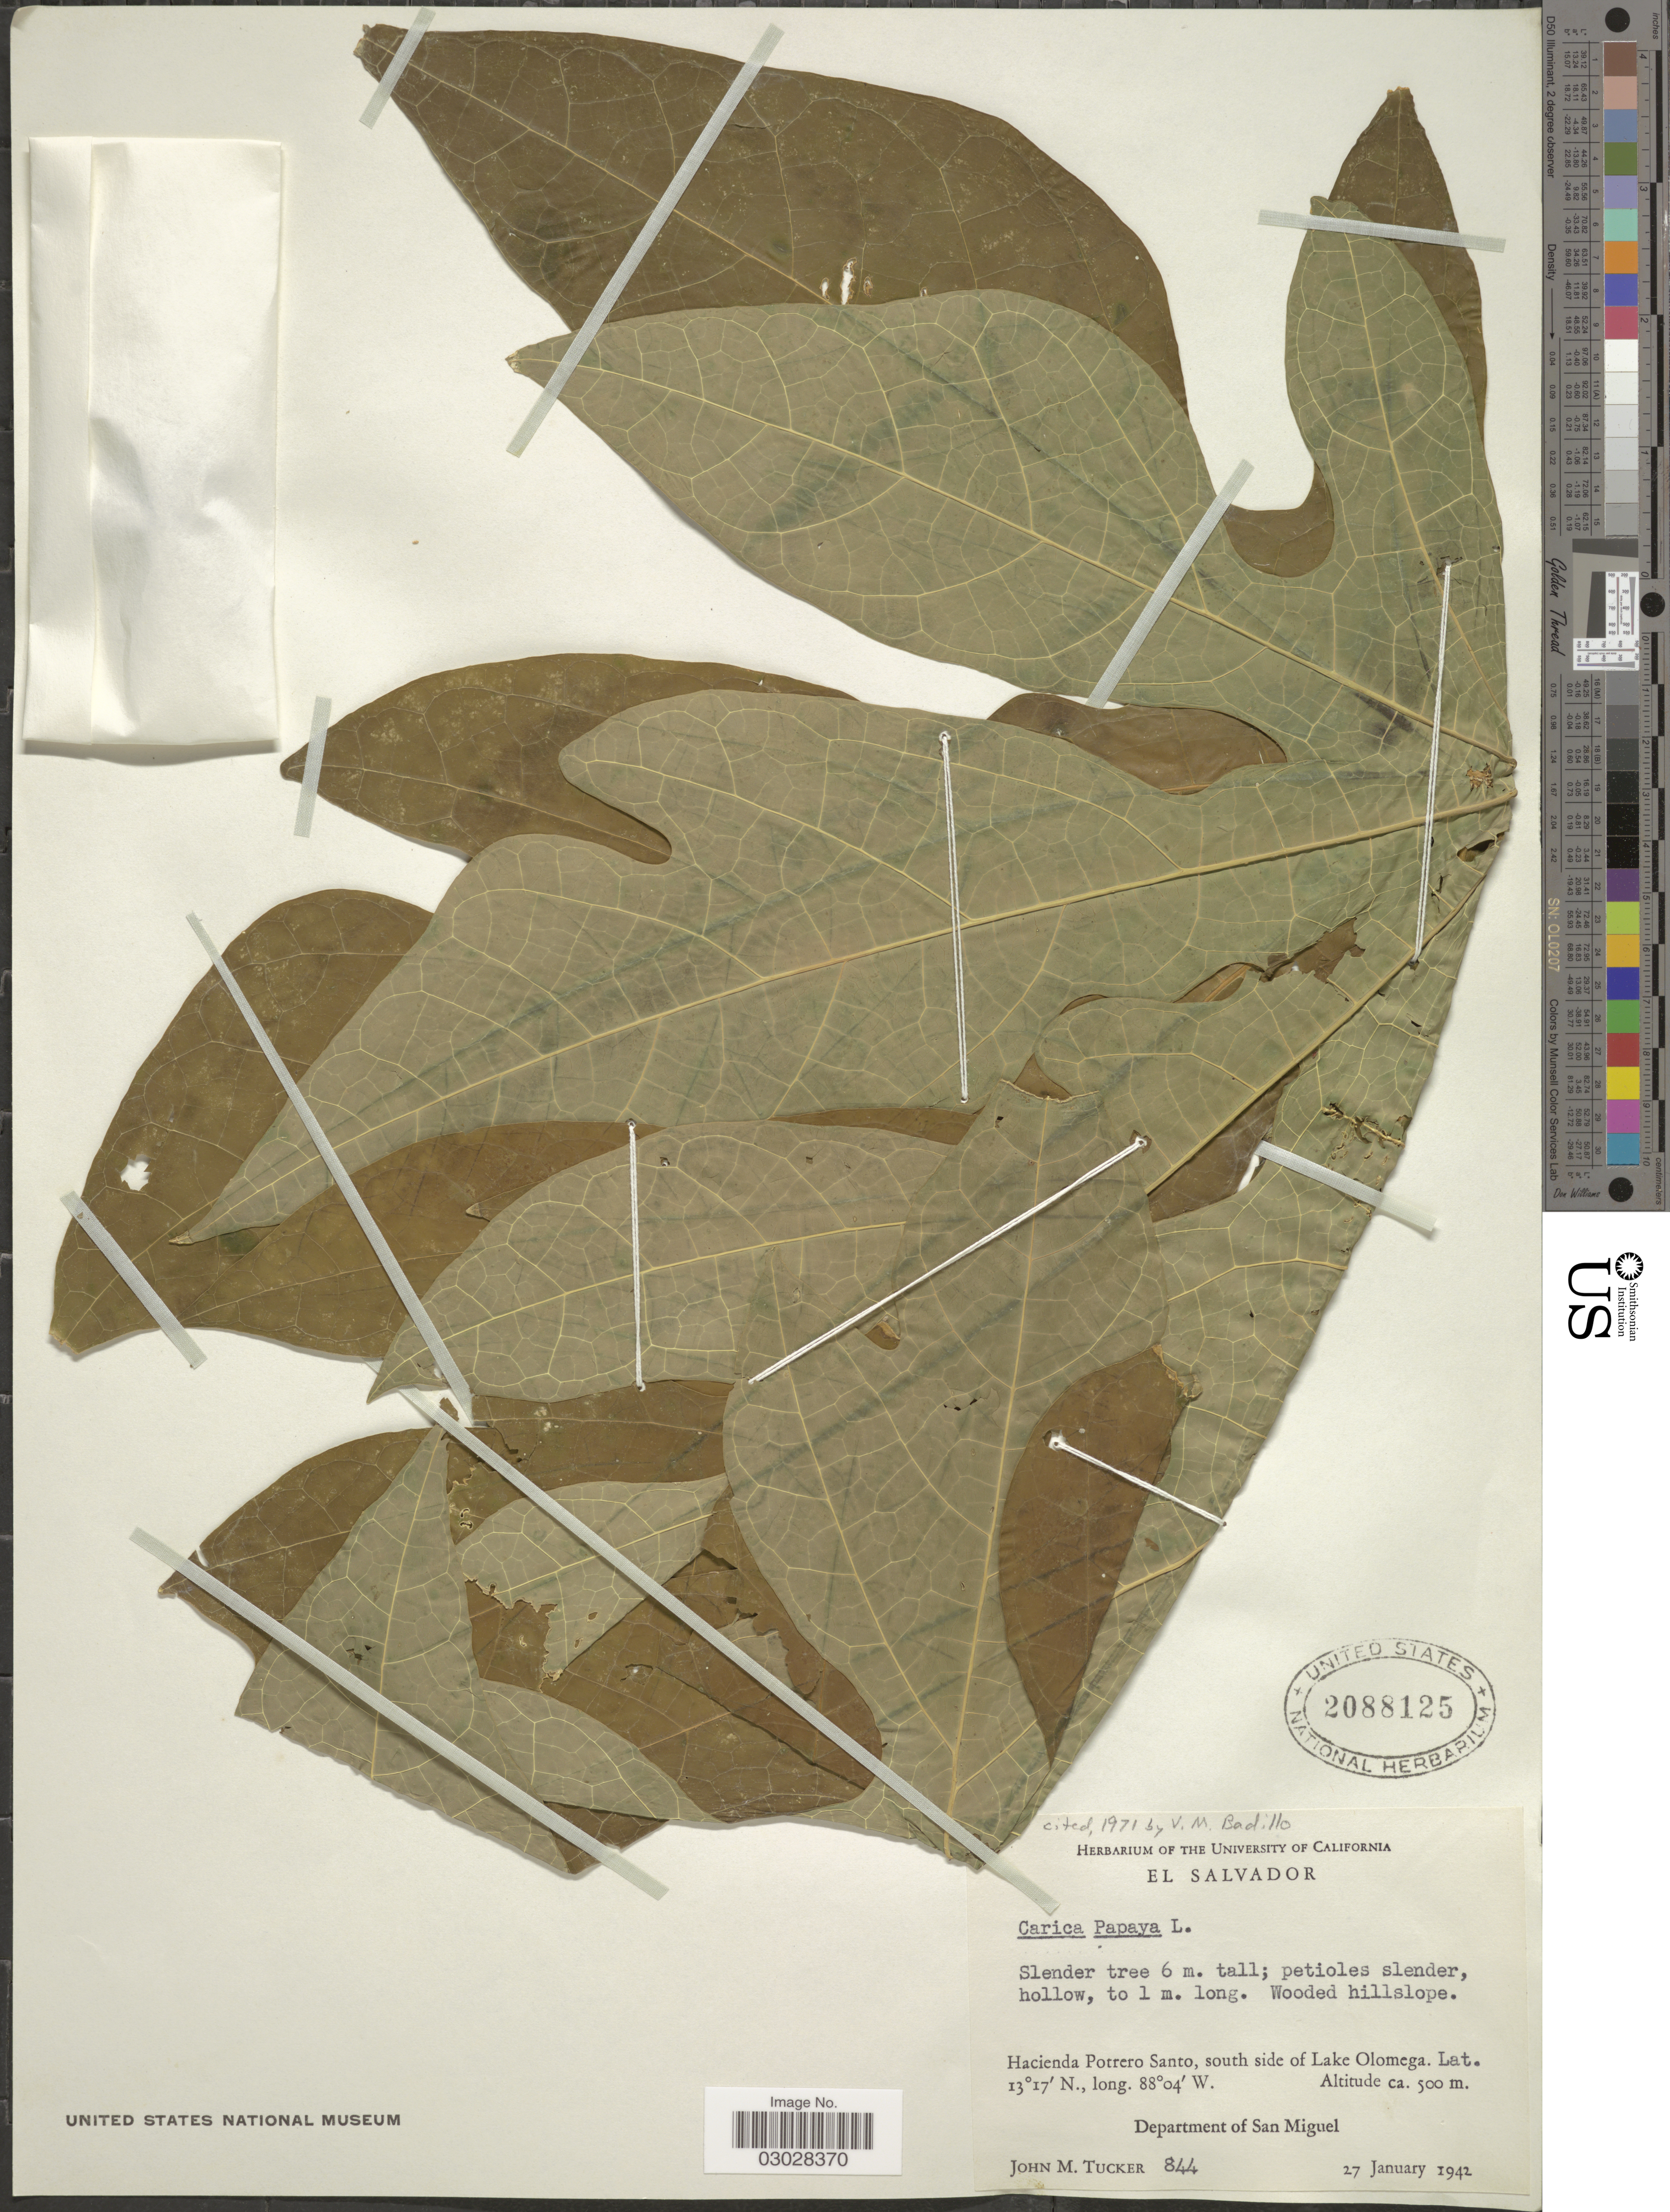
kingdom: Plantae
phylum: Tracheophyta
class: Magnoliopsida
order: Brassicales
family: Caricaceae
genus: Carica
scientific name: Carica papaya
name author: L.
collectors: J. M. Tucker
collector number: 844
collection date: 1942-01-27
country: El Salvador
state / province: San Miguel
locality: Hacienda Potrero Santo, south side of Lake Olomega, Department of San Miguel.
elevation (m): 500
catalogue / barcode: US 2088125